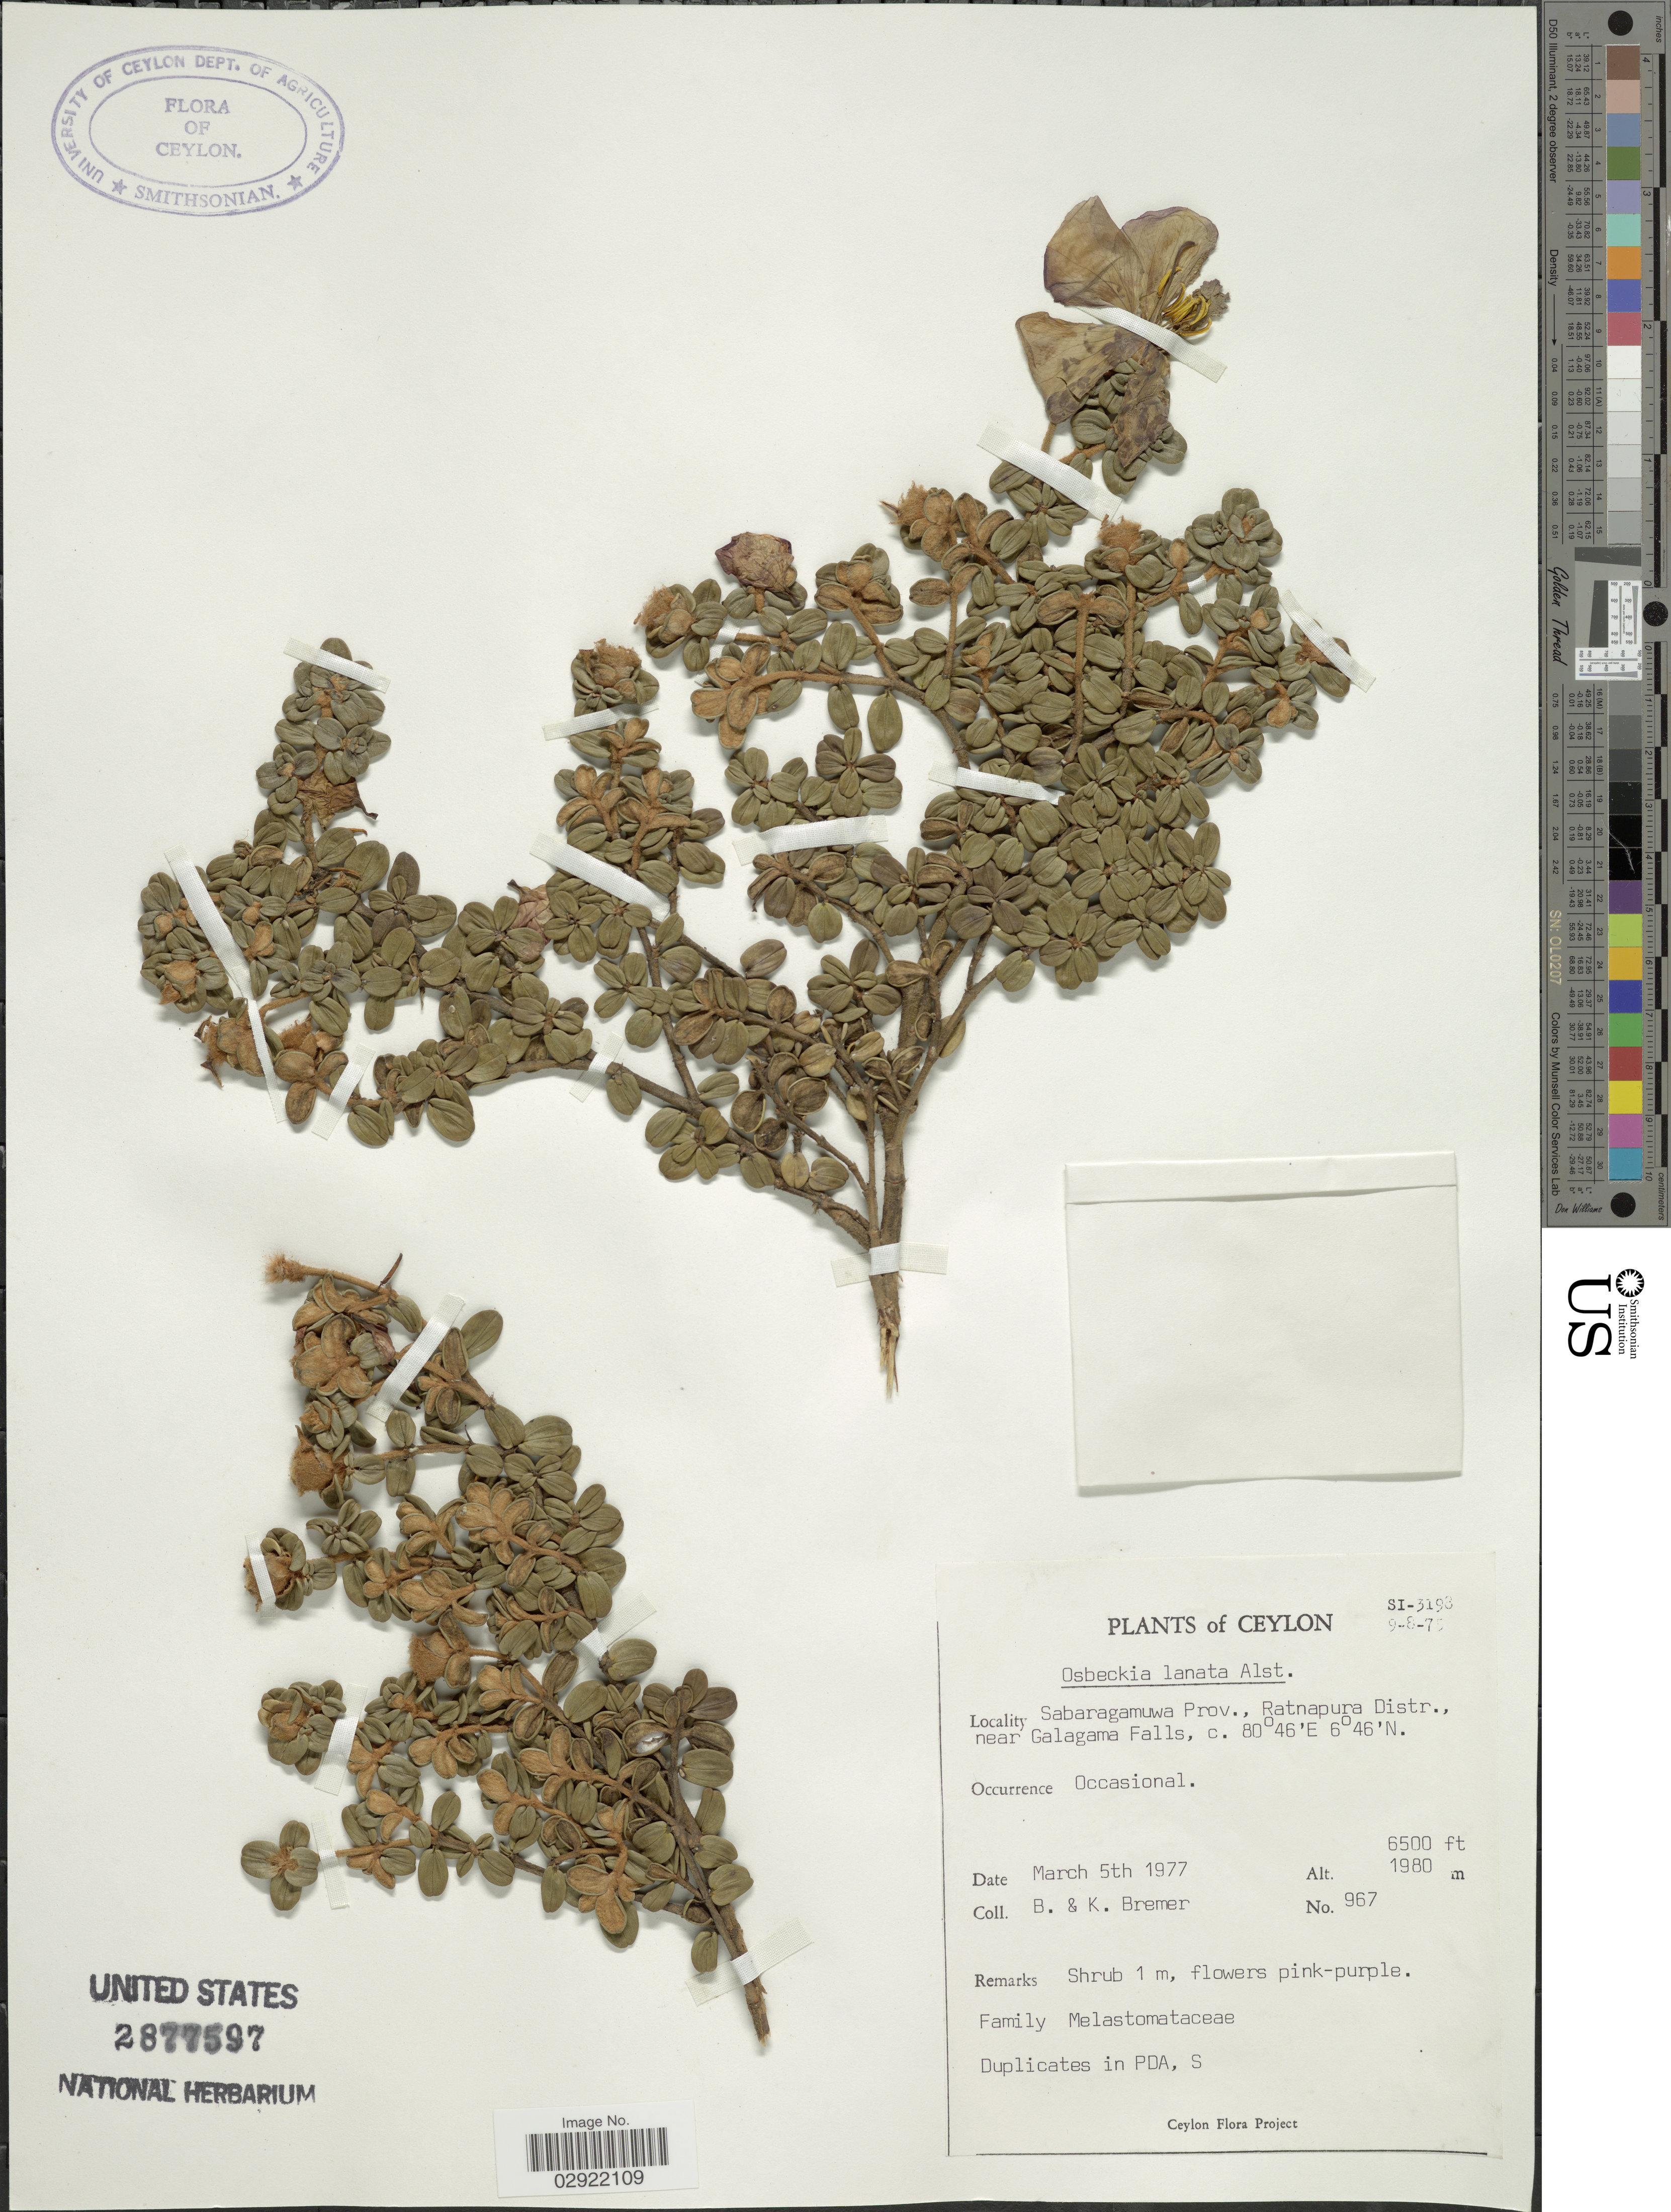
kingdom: Plantae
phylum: Tracheophyta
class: Magnoliopsida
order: Myrtales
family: Melastomataceae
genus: Osbeckia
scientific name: Osbeckia lanata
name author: Alston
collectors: B. Bremer & K. Bremer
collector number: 967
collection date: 1977-03-05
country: Sri Lanka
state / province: Sabaragamuwa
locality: Ceylon. Ratnapura Distr., near Galagama Falls.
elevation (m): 1981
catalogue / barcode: US 2877597